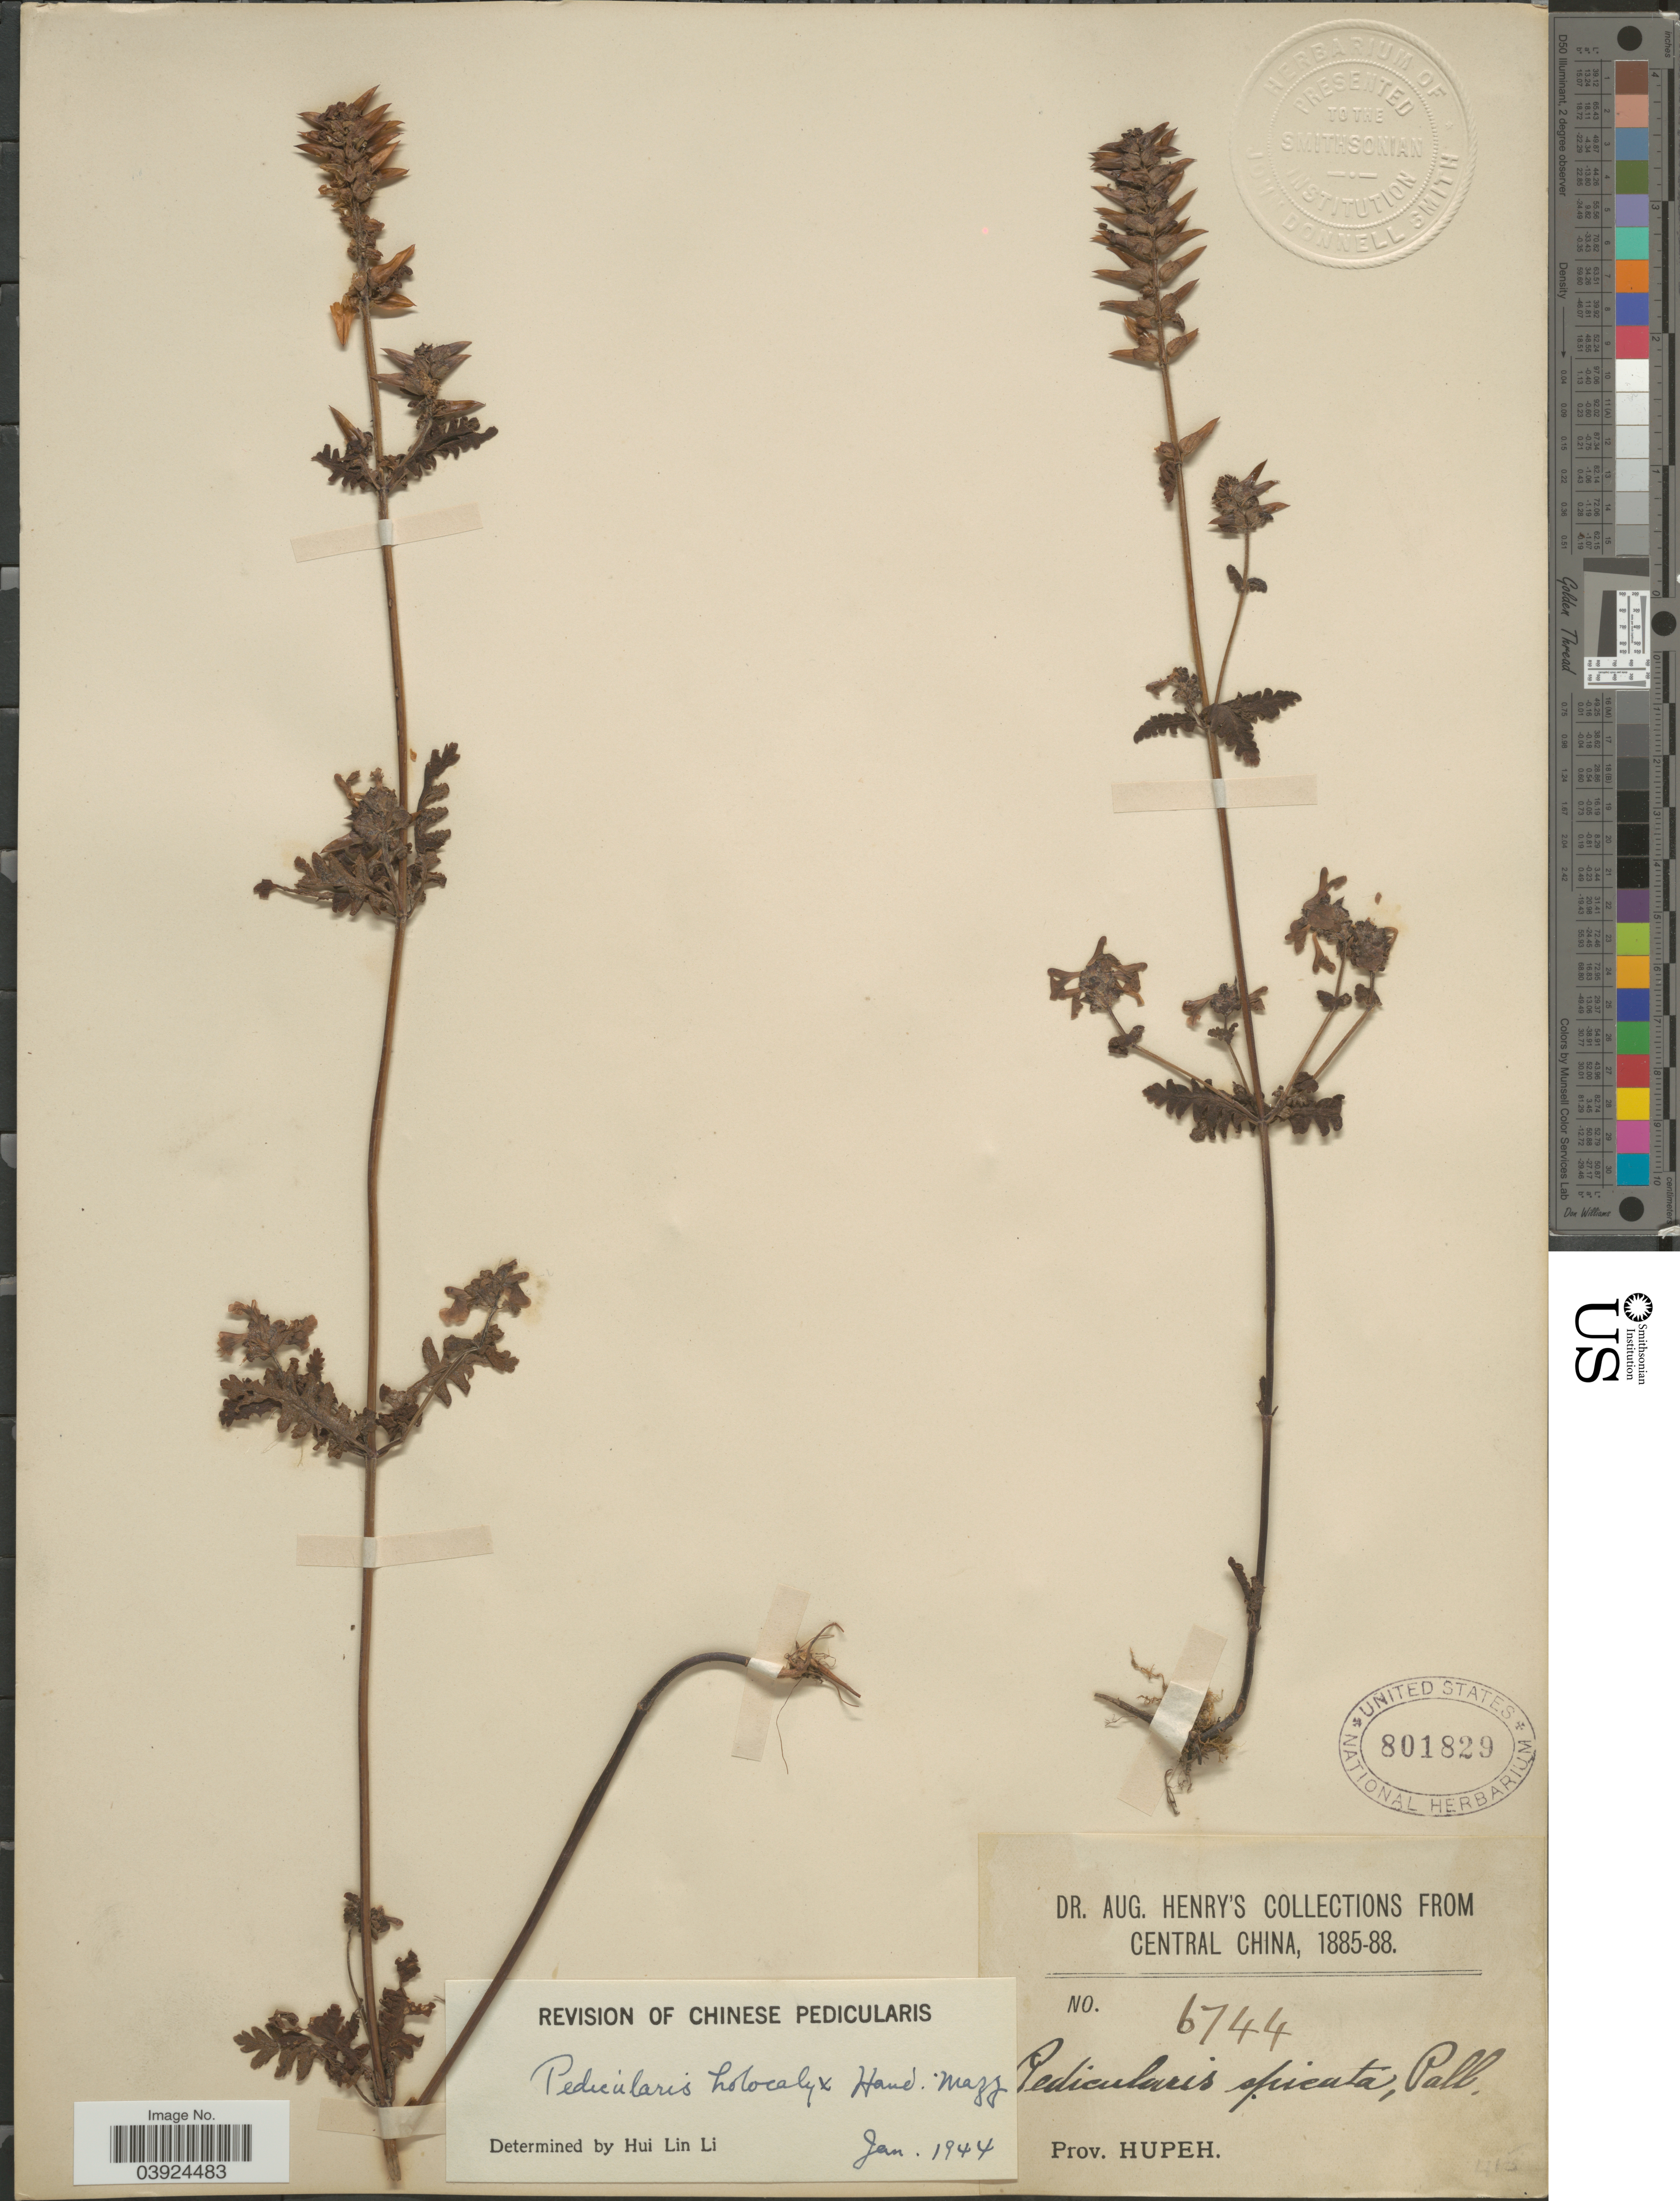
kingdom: Plantae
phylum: Tracheophyta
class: Magnoliopsida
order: Lamiales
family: Orobanchaceae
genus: Pedicularis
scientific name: Pedicularis holocalyx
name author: Hand.-Mazz.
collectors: A. Henry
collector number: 6744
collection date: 1885/1888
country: China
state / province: Hubei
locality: Central China. Prov. Hupeh.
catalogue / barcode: US 801829